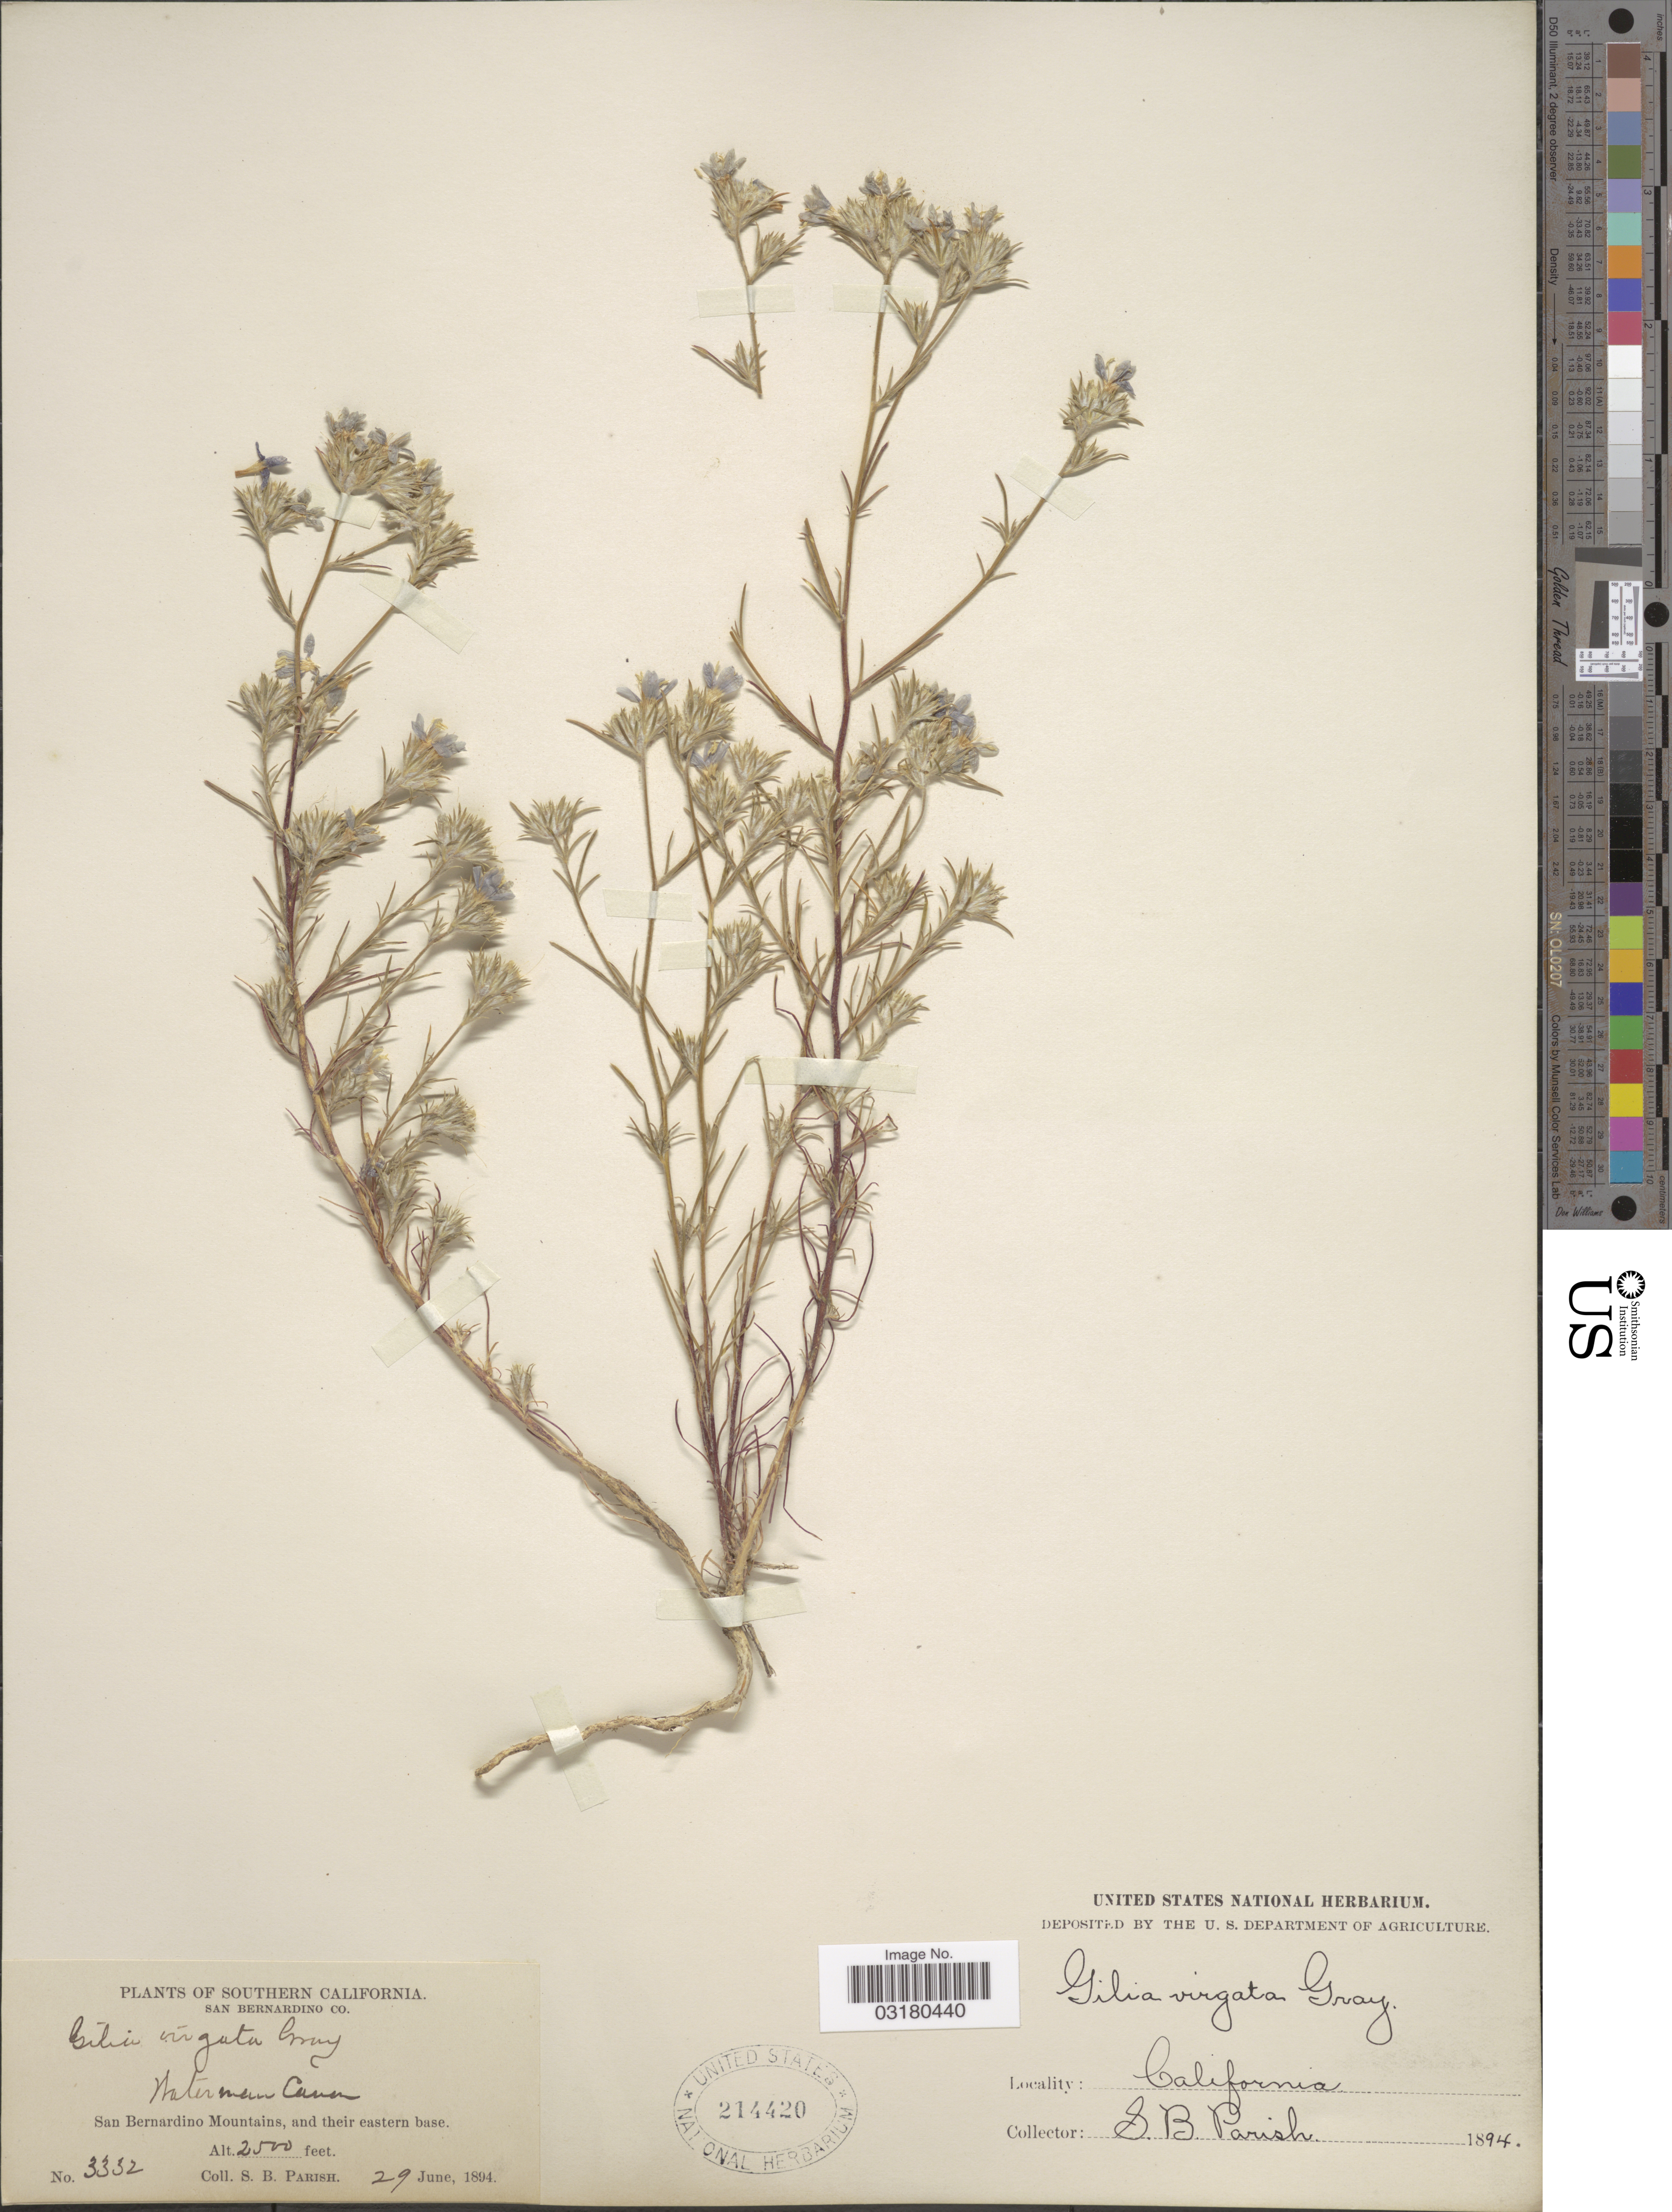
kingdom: Plantae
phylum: Tracheophyta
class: Magnoliopsida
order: Ericales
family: Polemoniaceae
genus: Eriastrum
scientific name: Eriastrum sapphirinum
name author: (Eastw.) H. Mason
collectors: S. B. Parish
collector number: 3332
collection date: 1894-06-29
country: United States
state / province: California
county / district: San Bernardino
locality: Southern California. Waterman Cañon. San Bernardino Mountains, and their eastern base.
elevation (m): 762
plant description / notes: No precise locality correction needed. Filled county field.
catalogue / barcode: US 214420